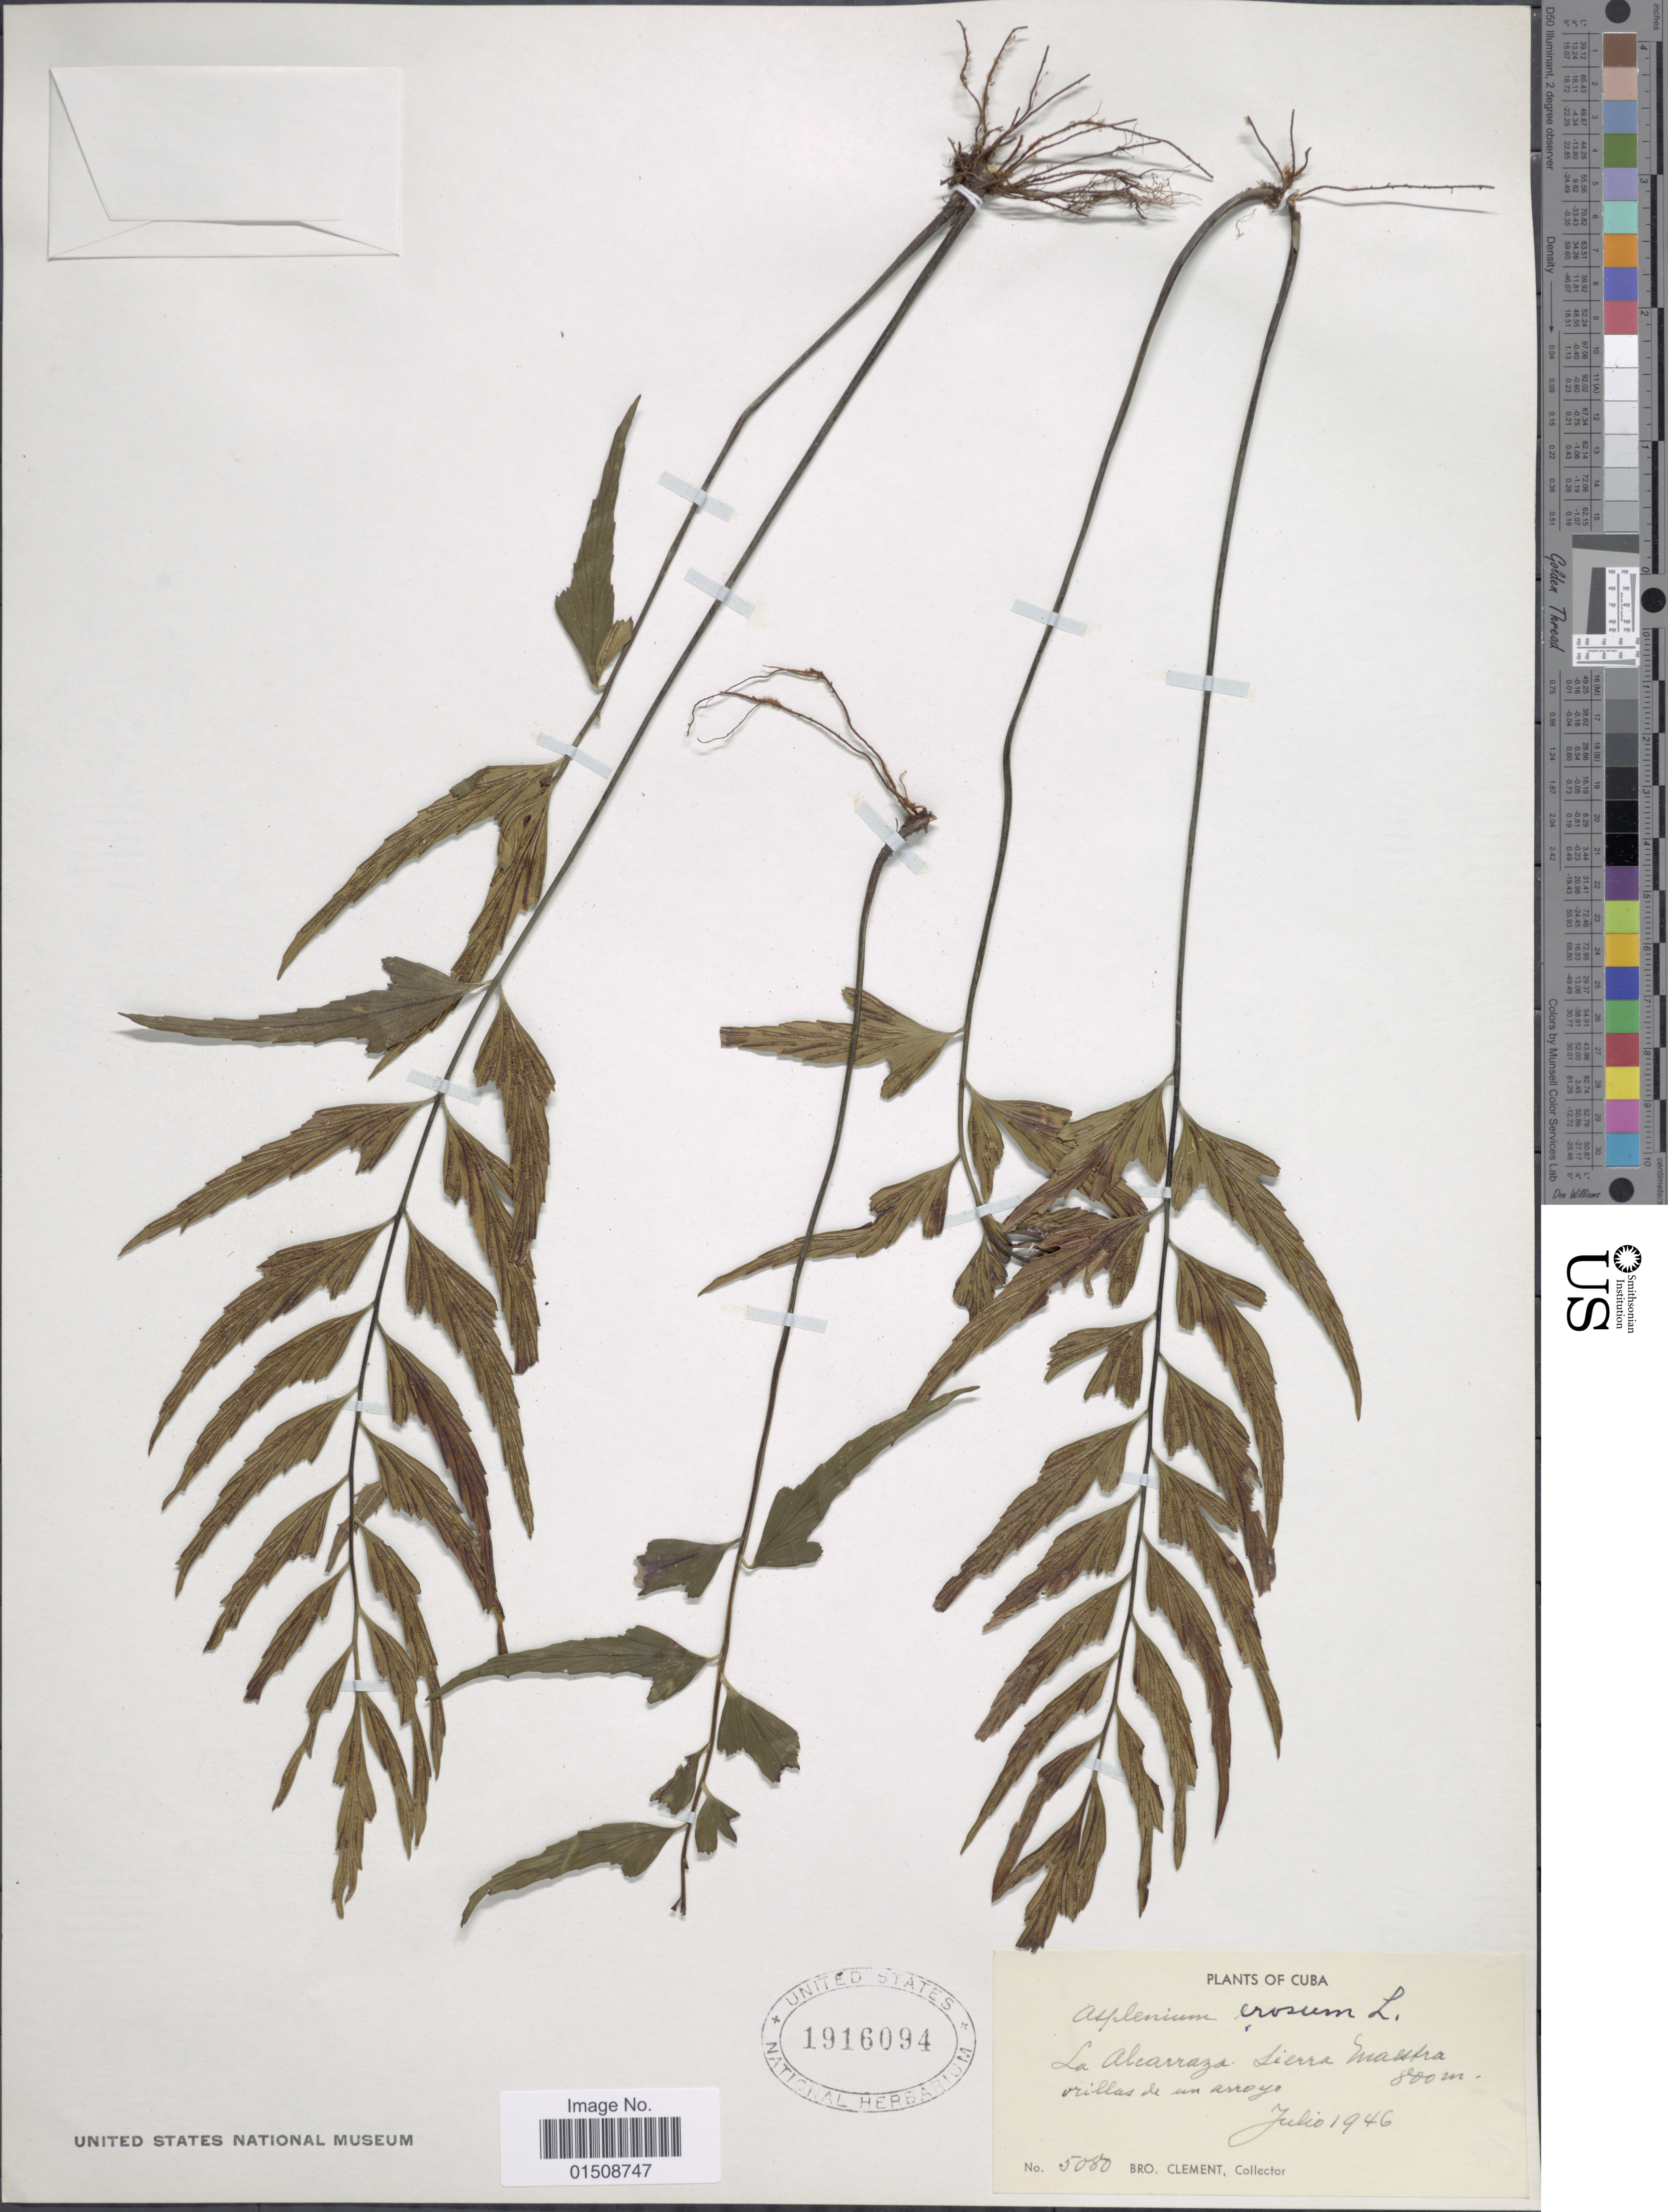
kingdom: Plantae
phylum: Tracheophyta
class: Polypodiopsida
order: Polypodiales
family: Aspleniaceae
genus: Asplenium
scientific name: Asplenium erosum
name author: L.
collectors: B. Clement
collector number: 5080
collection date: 1946-07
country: Cuba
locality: La Alcarraza, Sierra Maestra, orillas de un arroyo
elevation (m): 800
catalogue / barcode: US 1916094